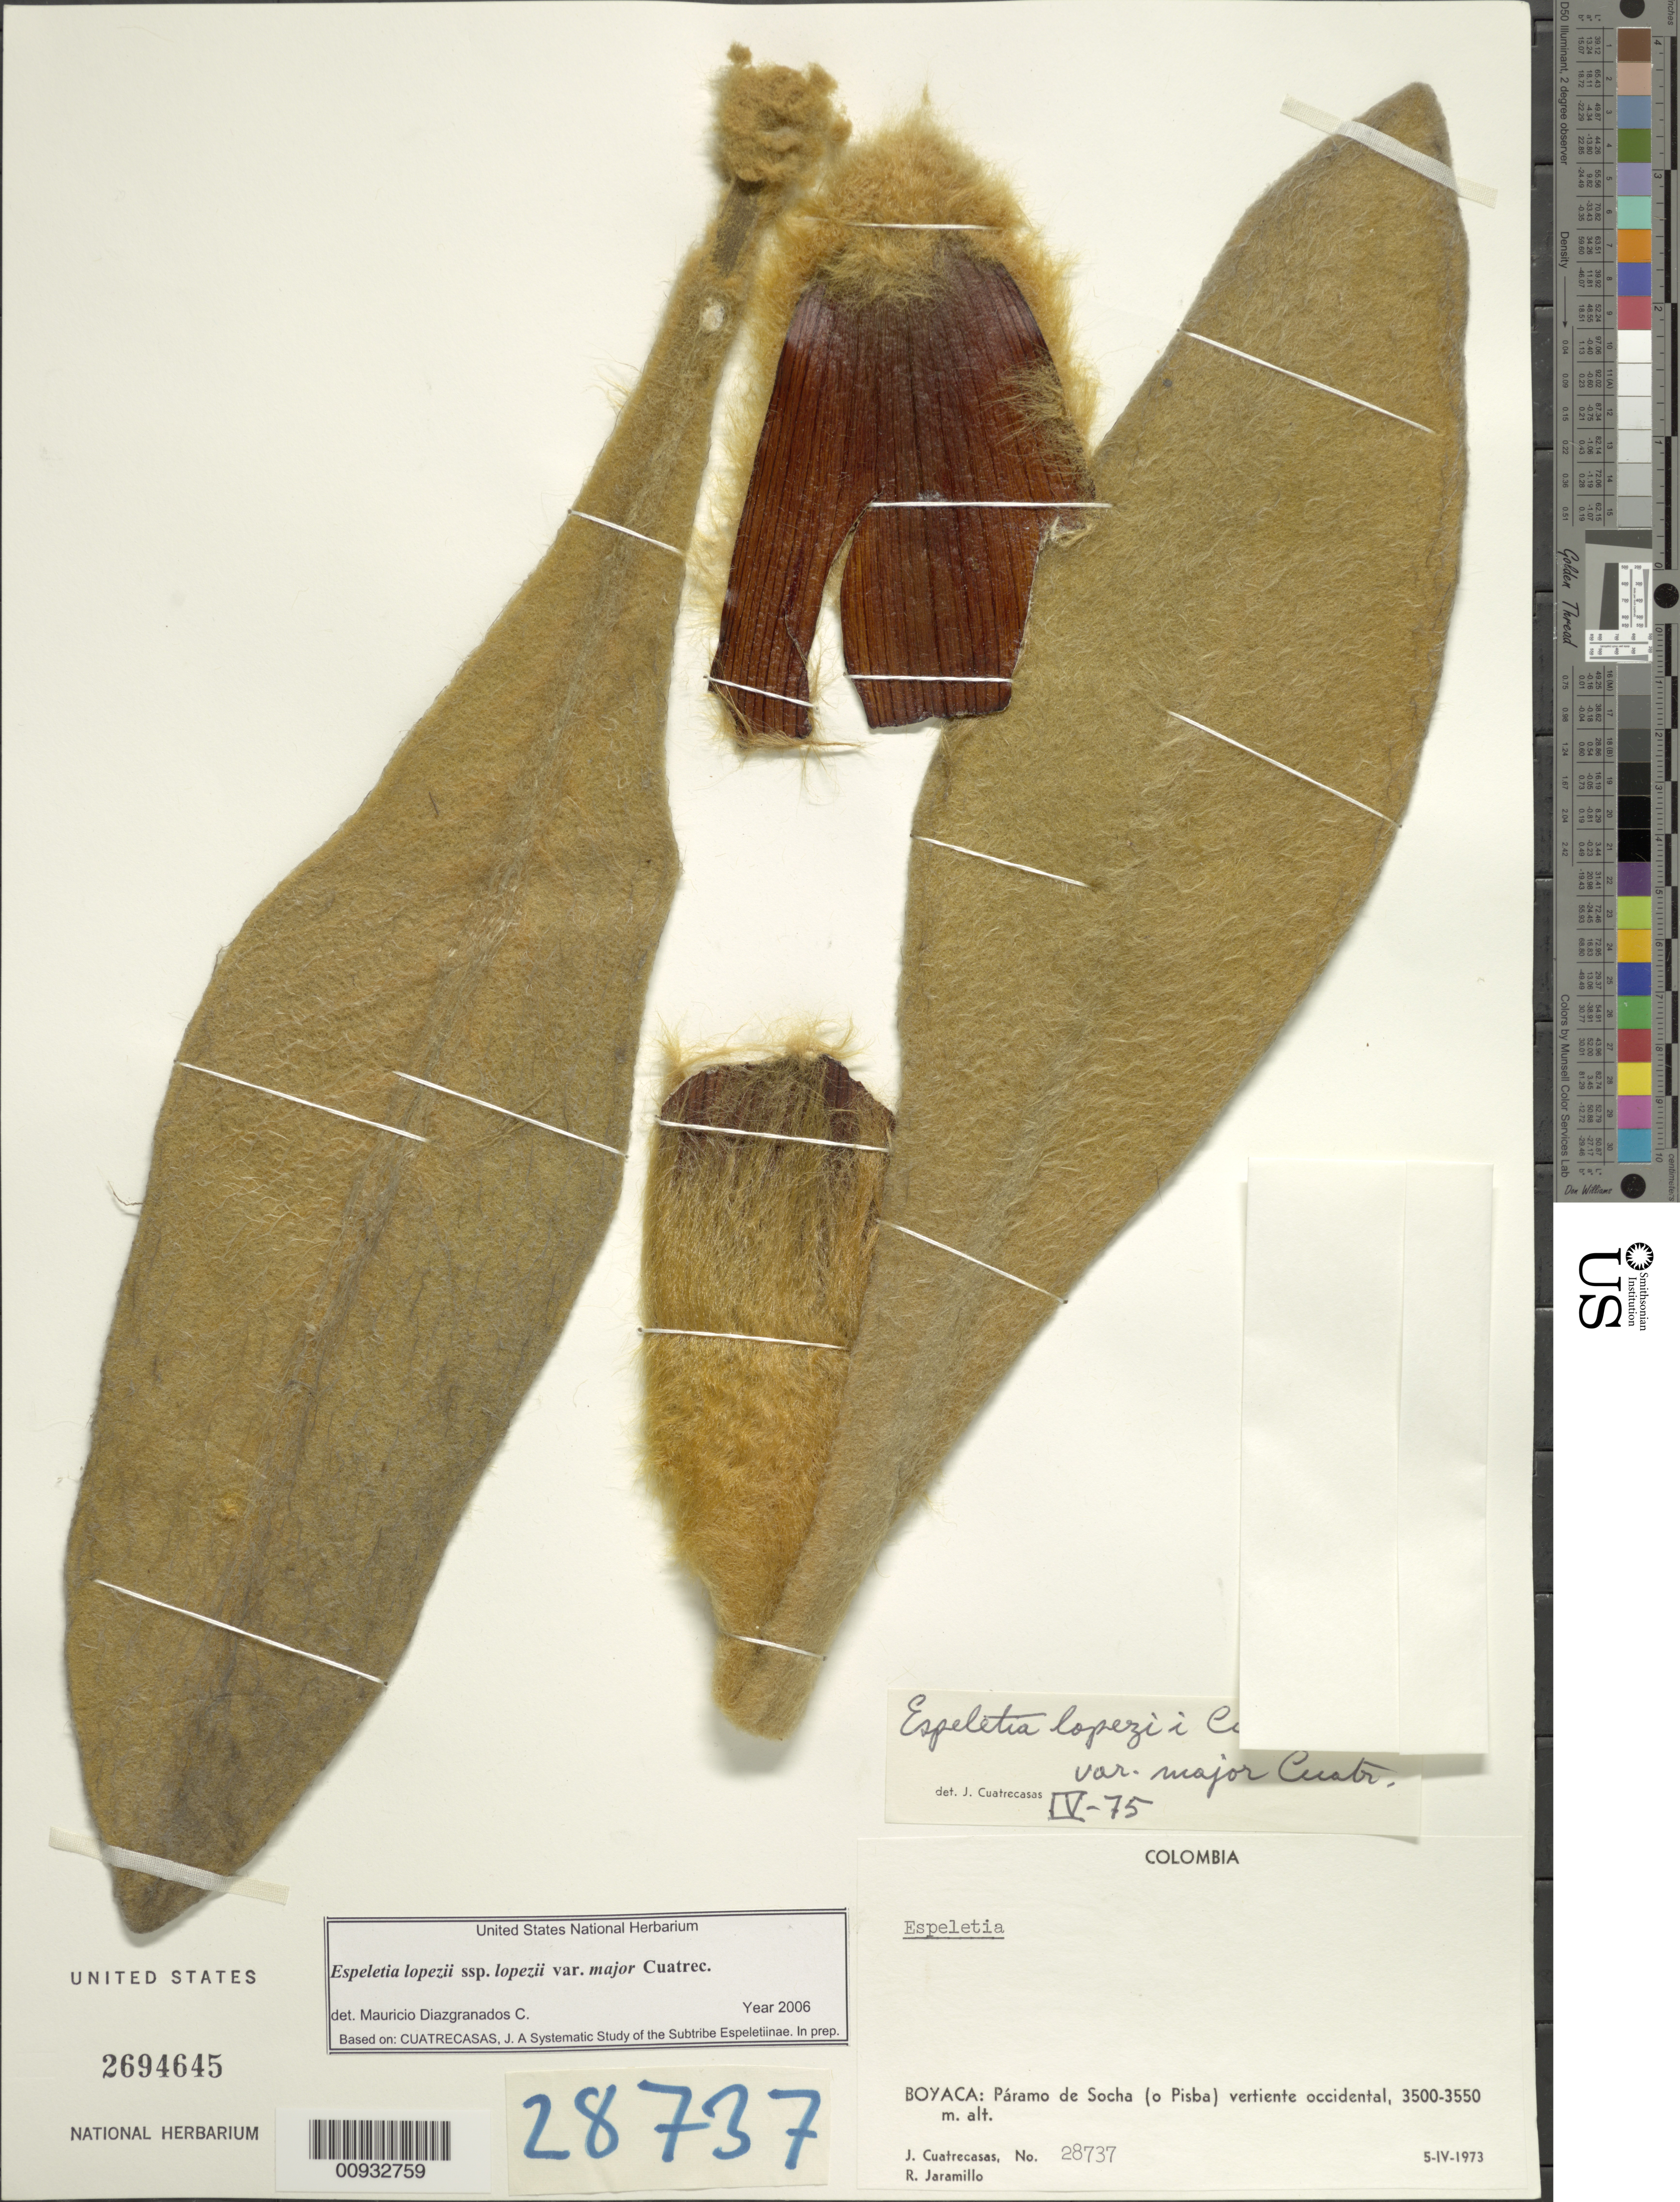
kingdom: Plantae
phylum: Tracheophyta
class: Magnoliopsida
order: Asterales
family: Asteraceae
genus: Espeletia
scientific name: Espeletia lopezii var. major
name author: Cuatrec.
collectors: J. Cuatrecasas & R. Jaramillo M.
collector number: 28737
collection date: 1973-04-05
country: Colombia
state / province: Boyacá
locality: Páramo de Pisba. (P. de Socha). Vertiente occidental.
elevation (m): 3550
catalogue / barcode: US 2694645